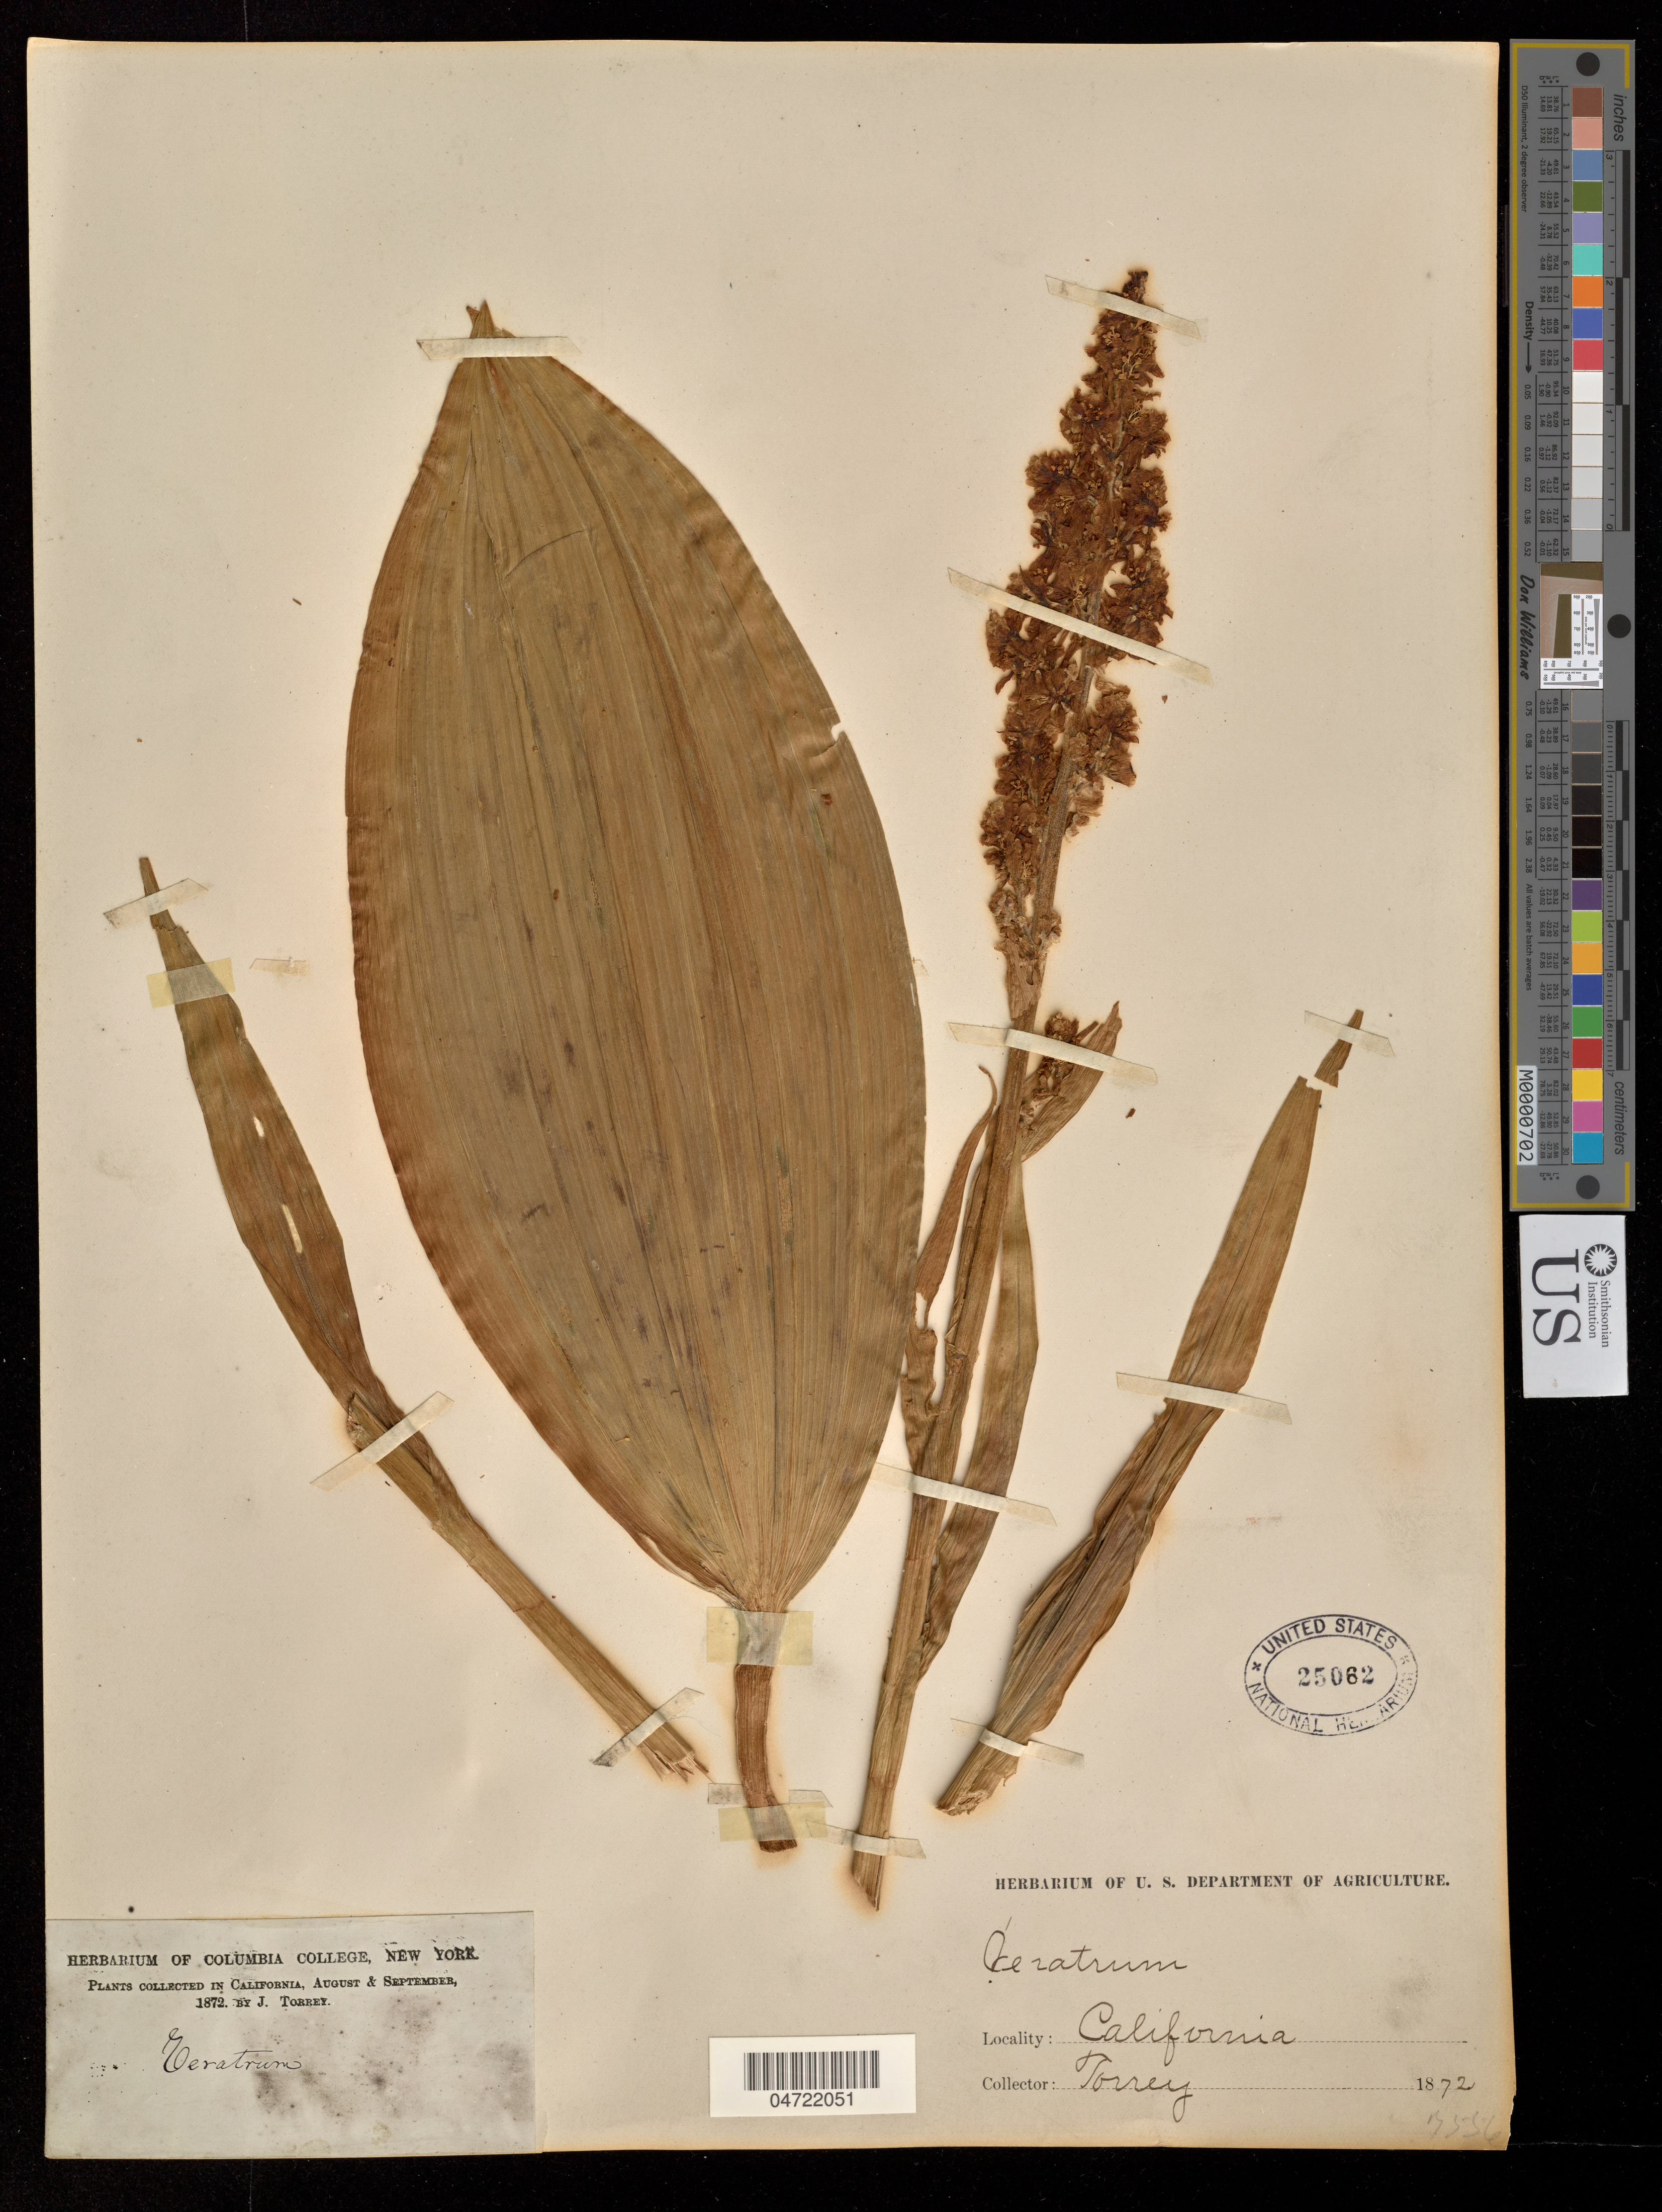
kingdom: Plantae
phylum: Tracheophyta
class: Liliopsida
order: Liliales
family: Melanthiaceae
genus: Veratrum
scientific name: Veratrum sp.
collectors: J. Torrey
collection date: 1872-08/1872-09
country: United States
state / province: California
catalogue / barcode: US 25062